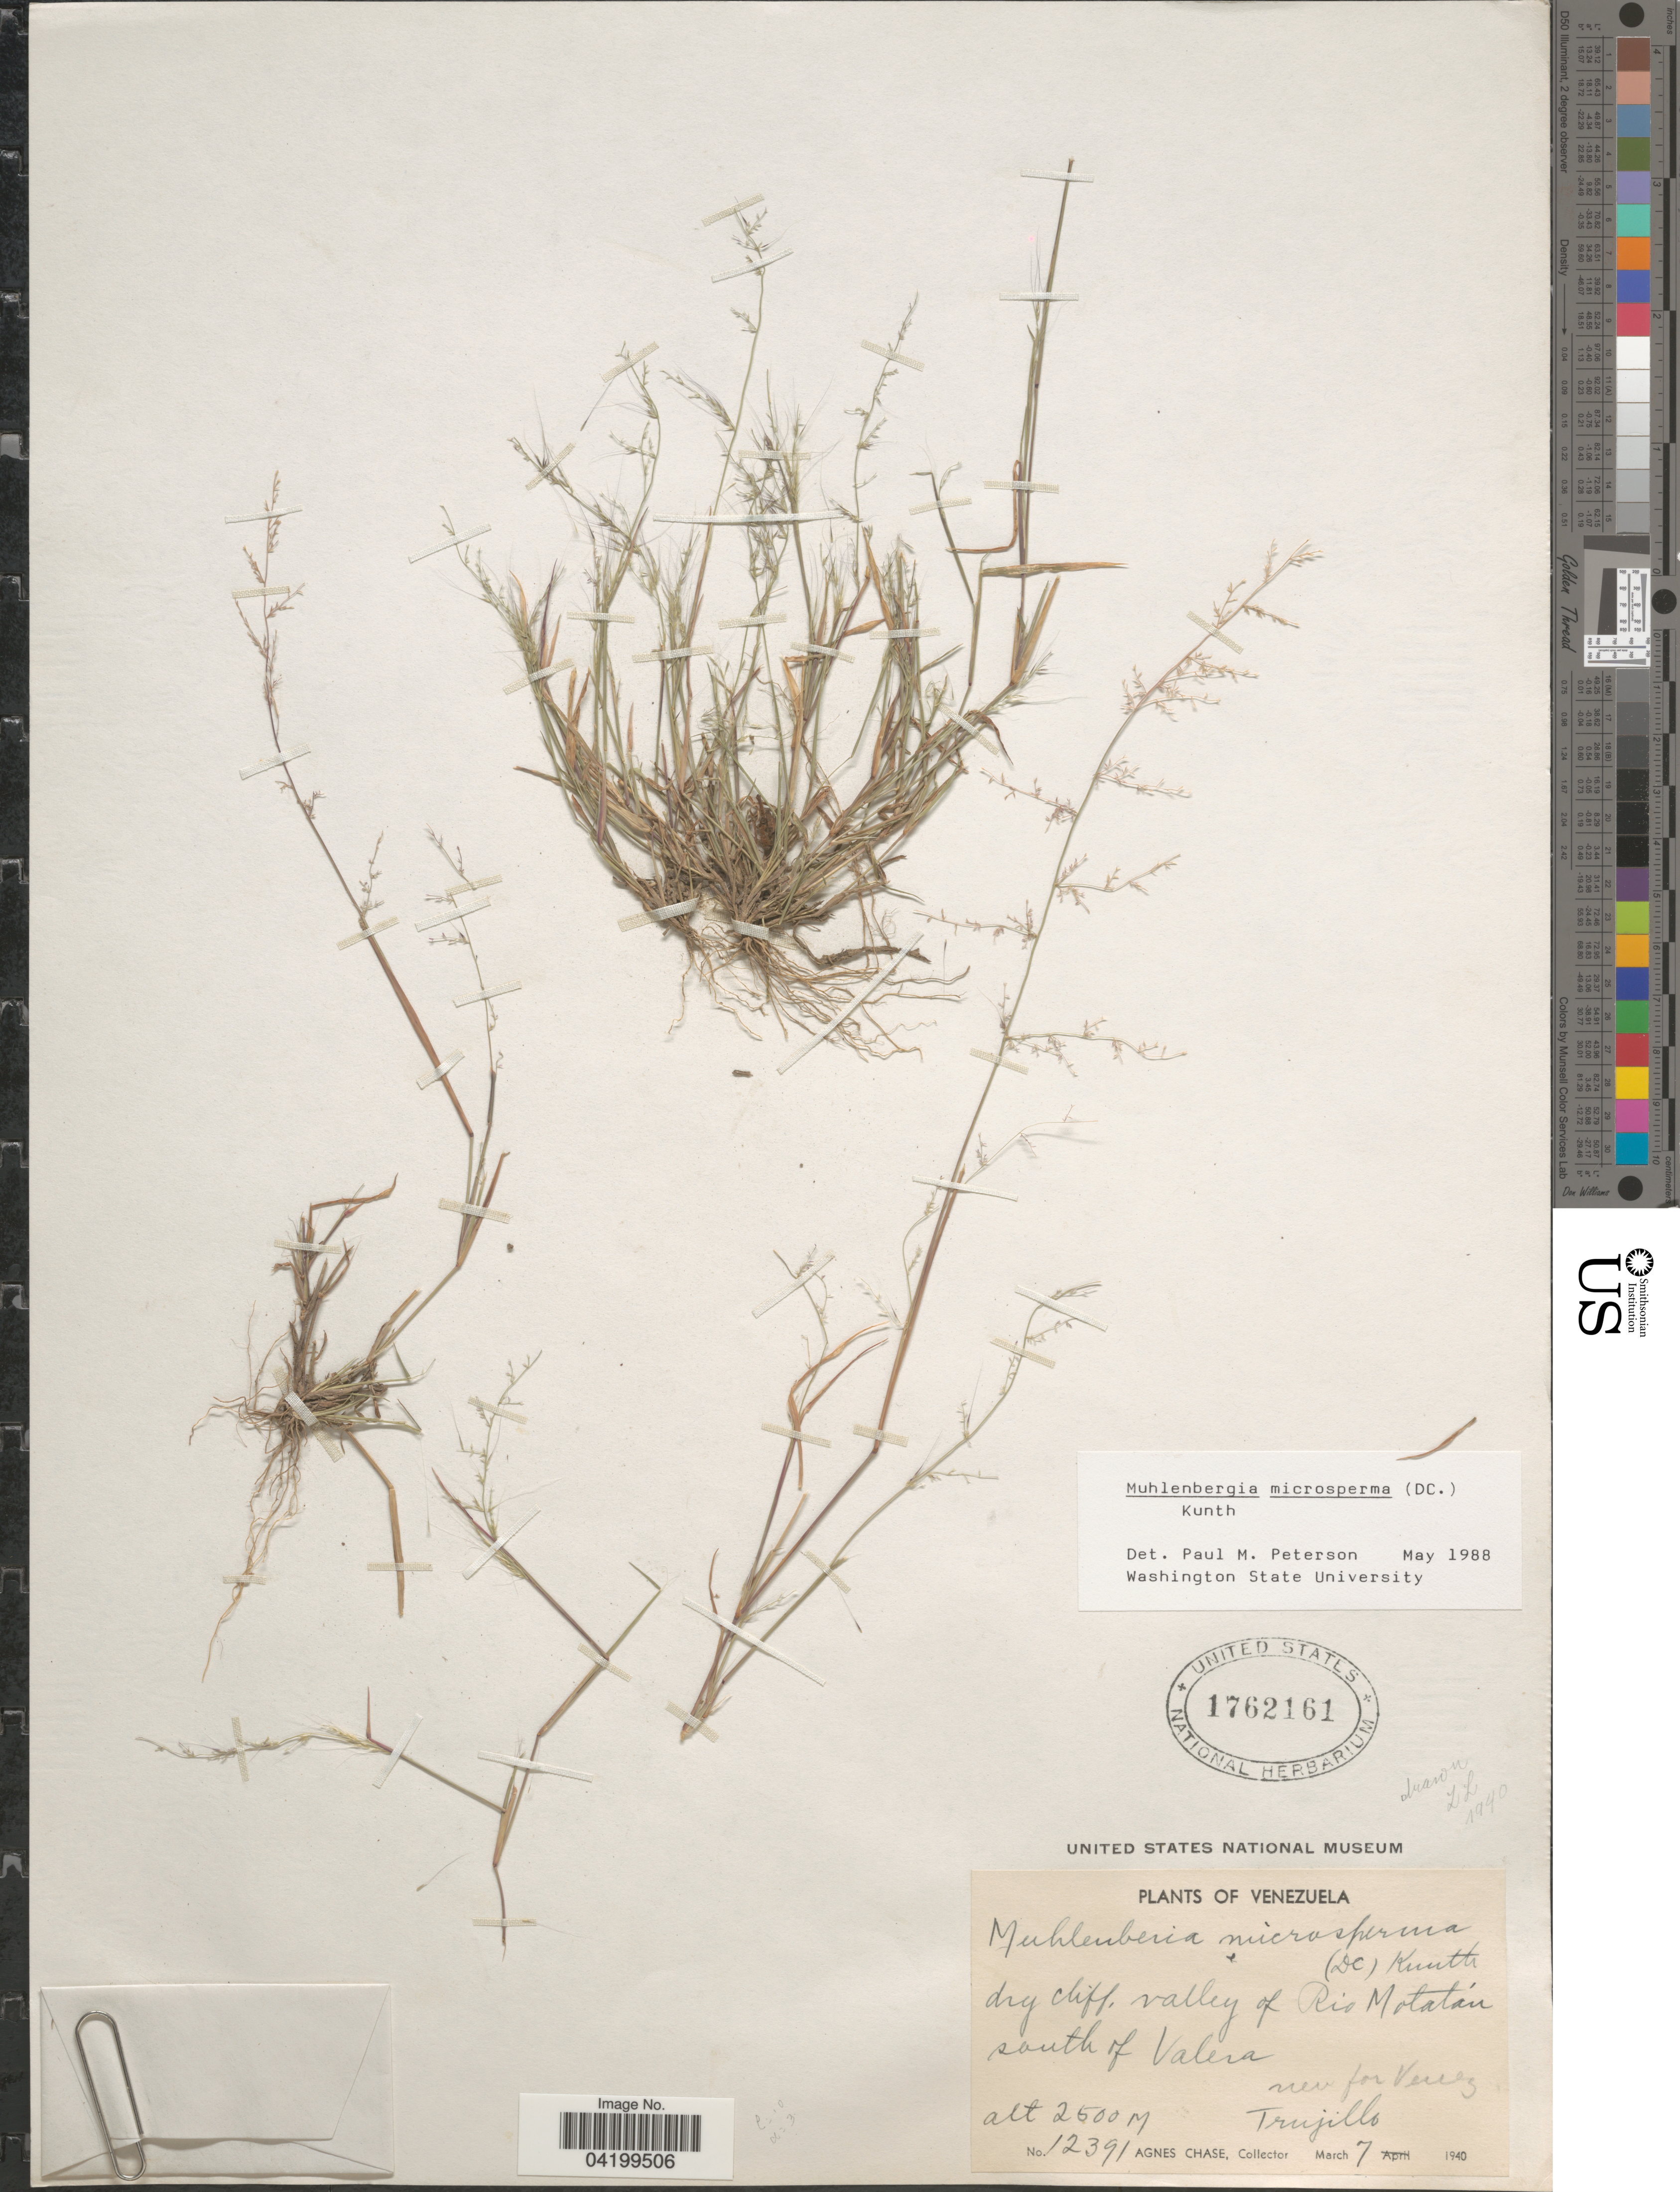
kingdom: Plantae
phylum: Tracheophyta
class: Liliopsida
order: Poales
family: Poaceae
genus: Muhlenbergia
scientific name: Muhlenbergia microsperma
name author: (DC.) Kunth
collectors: A. Chase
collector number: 12391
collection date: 1940-03-07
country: Venezuela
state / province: Trujillo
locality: Dry cliff, valley of Rio Motatán south of Valera.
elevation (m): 2500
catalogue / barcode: US 1762161